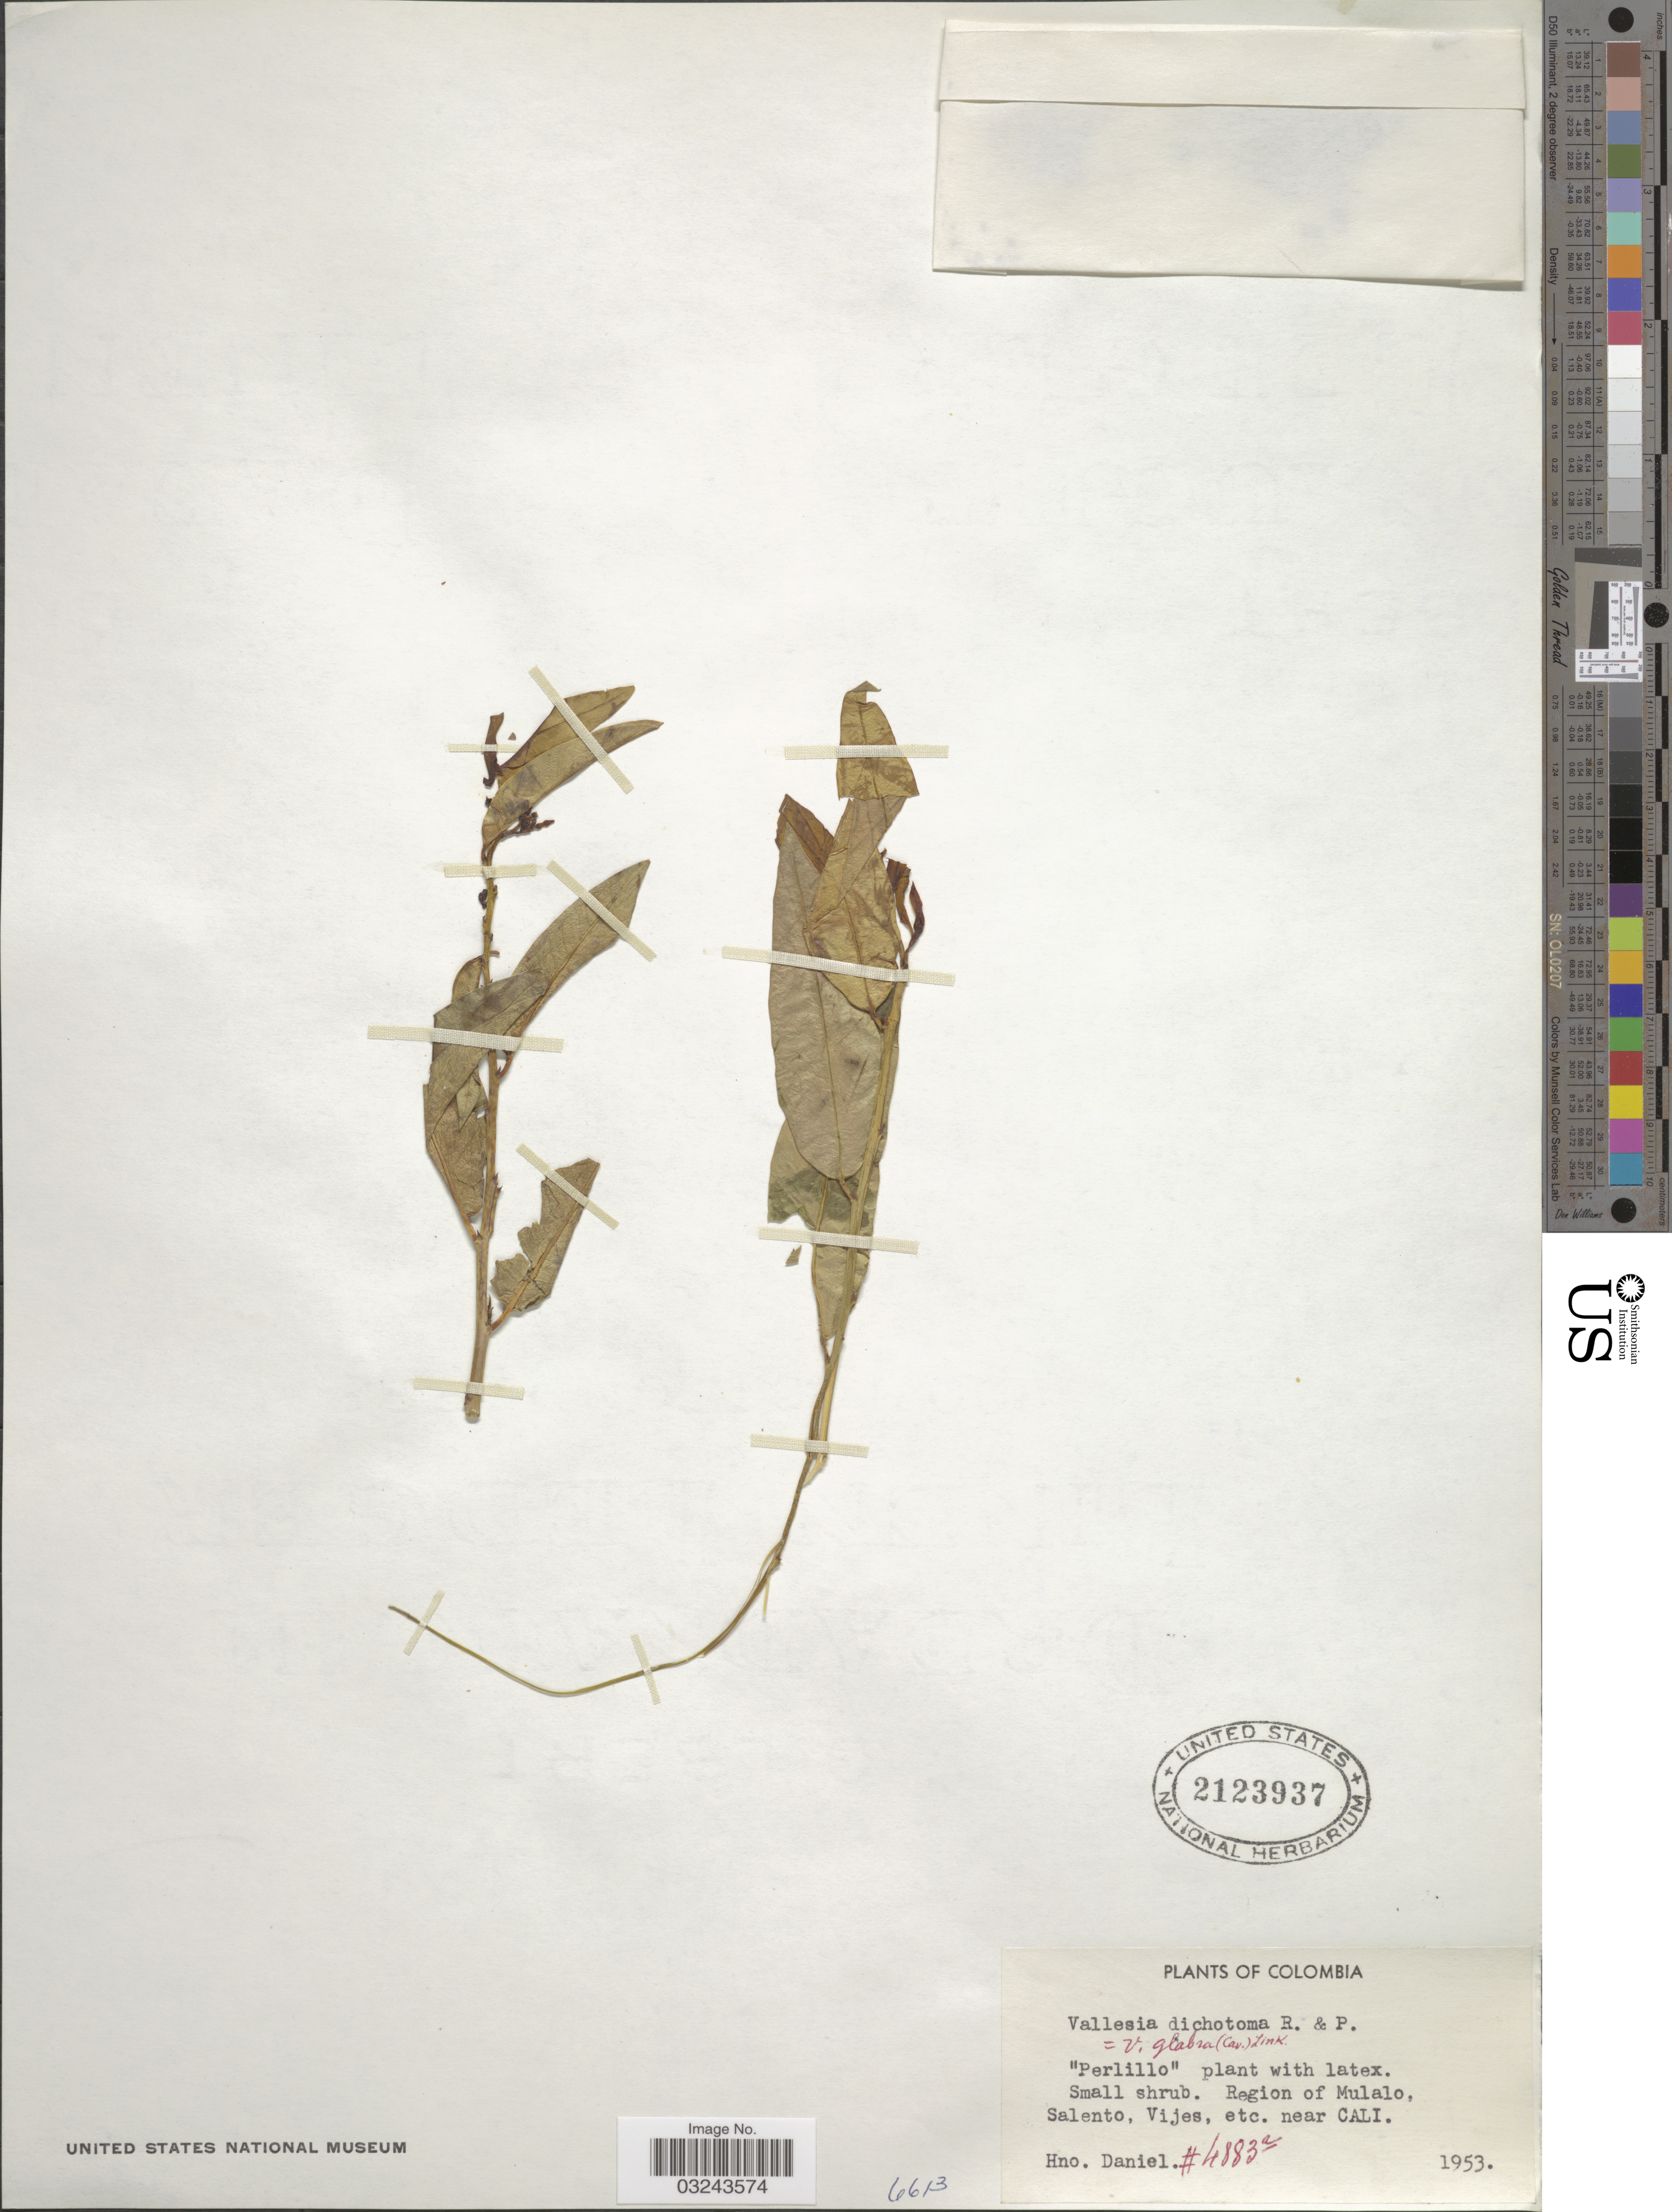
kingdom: Plantae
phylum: Tracheophyta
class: Magnoliopsida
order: Gentianales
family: Apocynaceae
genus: Vallesia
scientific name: Vallesia glabra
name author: (Cav.) Link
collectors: Bro. Daniel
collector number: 4883a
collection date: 1953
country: Colombia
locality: Region of Mulalo, Salento, Vijes, etc., near Cali.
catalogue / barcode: US 2123937